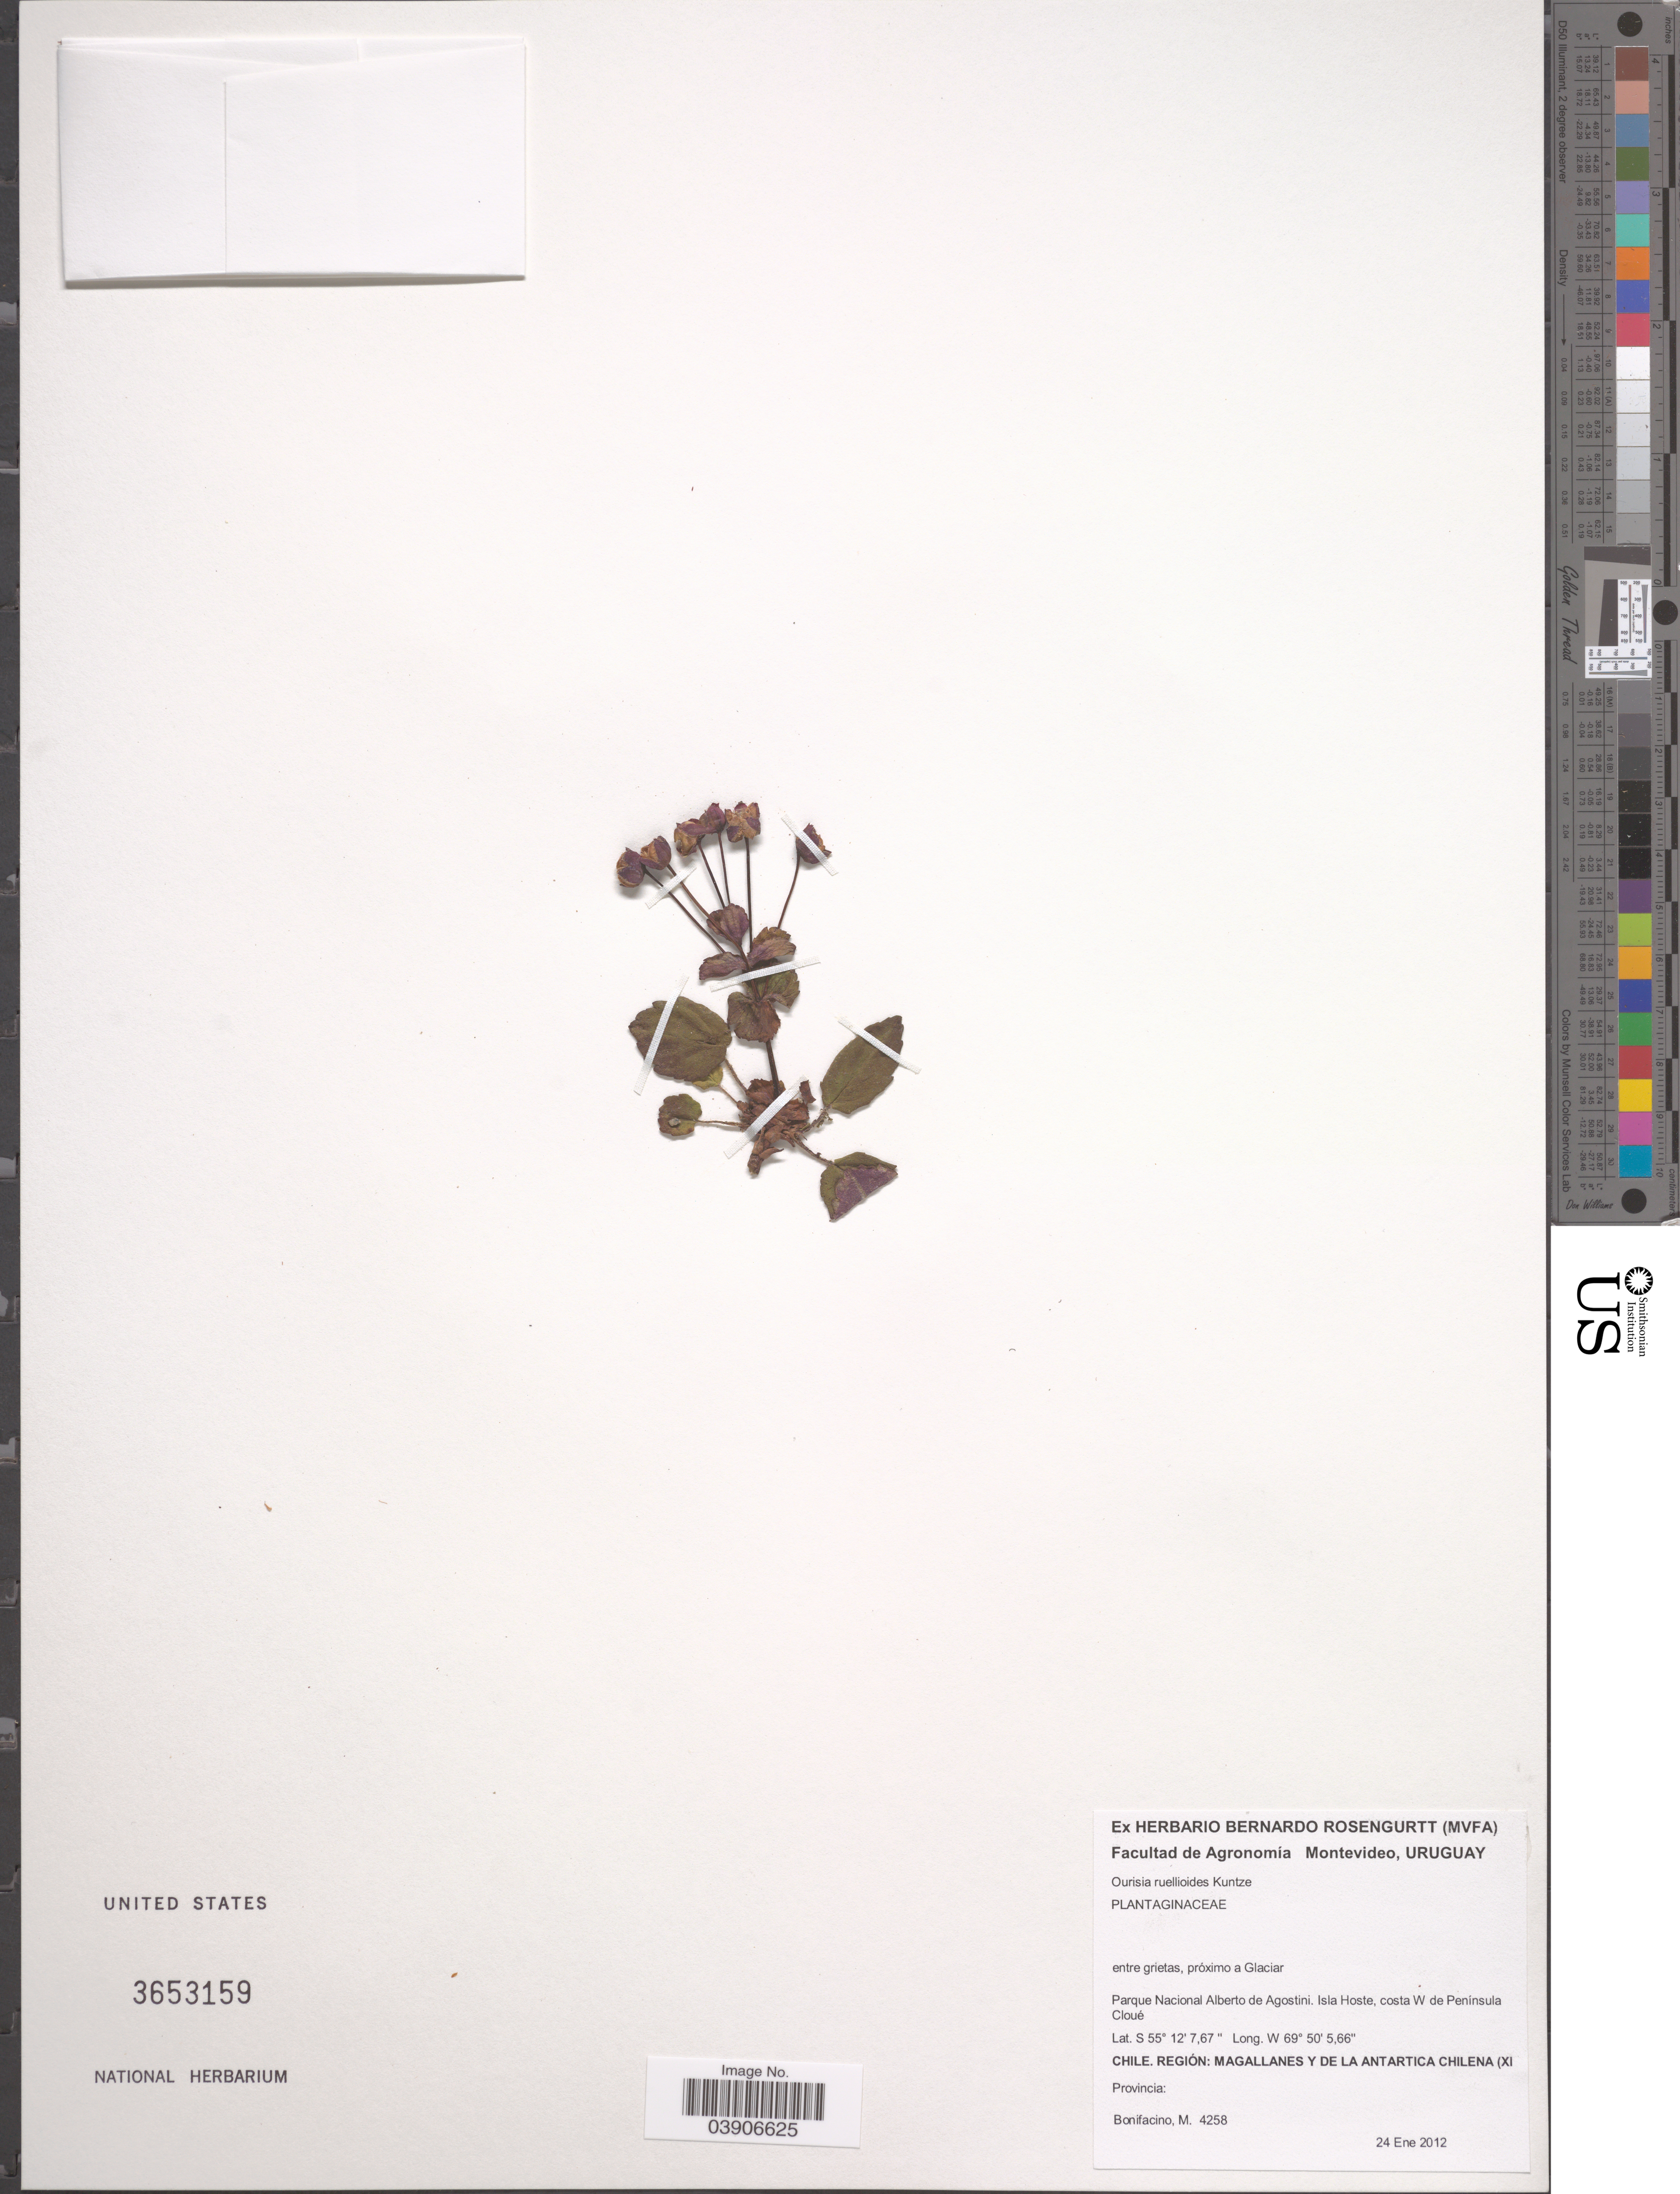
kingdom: Plantae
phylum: Tracheophyta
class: Magnoliopsida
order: Lamiales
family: Plantaginaceae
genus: Ourisia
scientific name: Ourisia ruellioides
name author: (L. f.) Kuntze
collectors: M. Bonifacino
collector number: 4258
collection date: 2012-01-24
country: Chile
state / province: Magallanes y de la Antártica Chilena (XII)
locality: Parque Nacional Alberto de Agostini. Isla Hoste, costa W de Peninsula Cloué.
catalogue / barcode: US 3653159